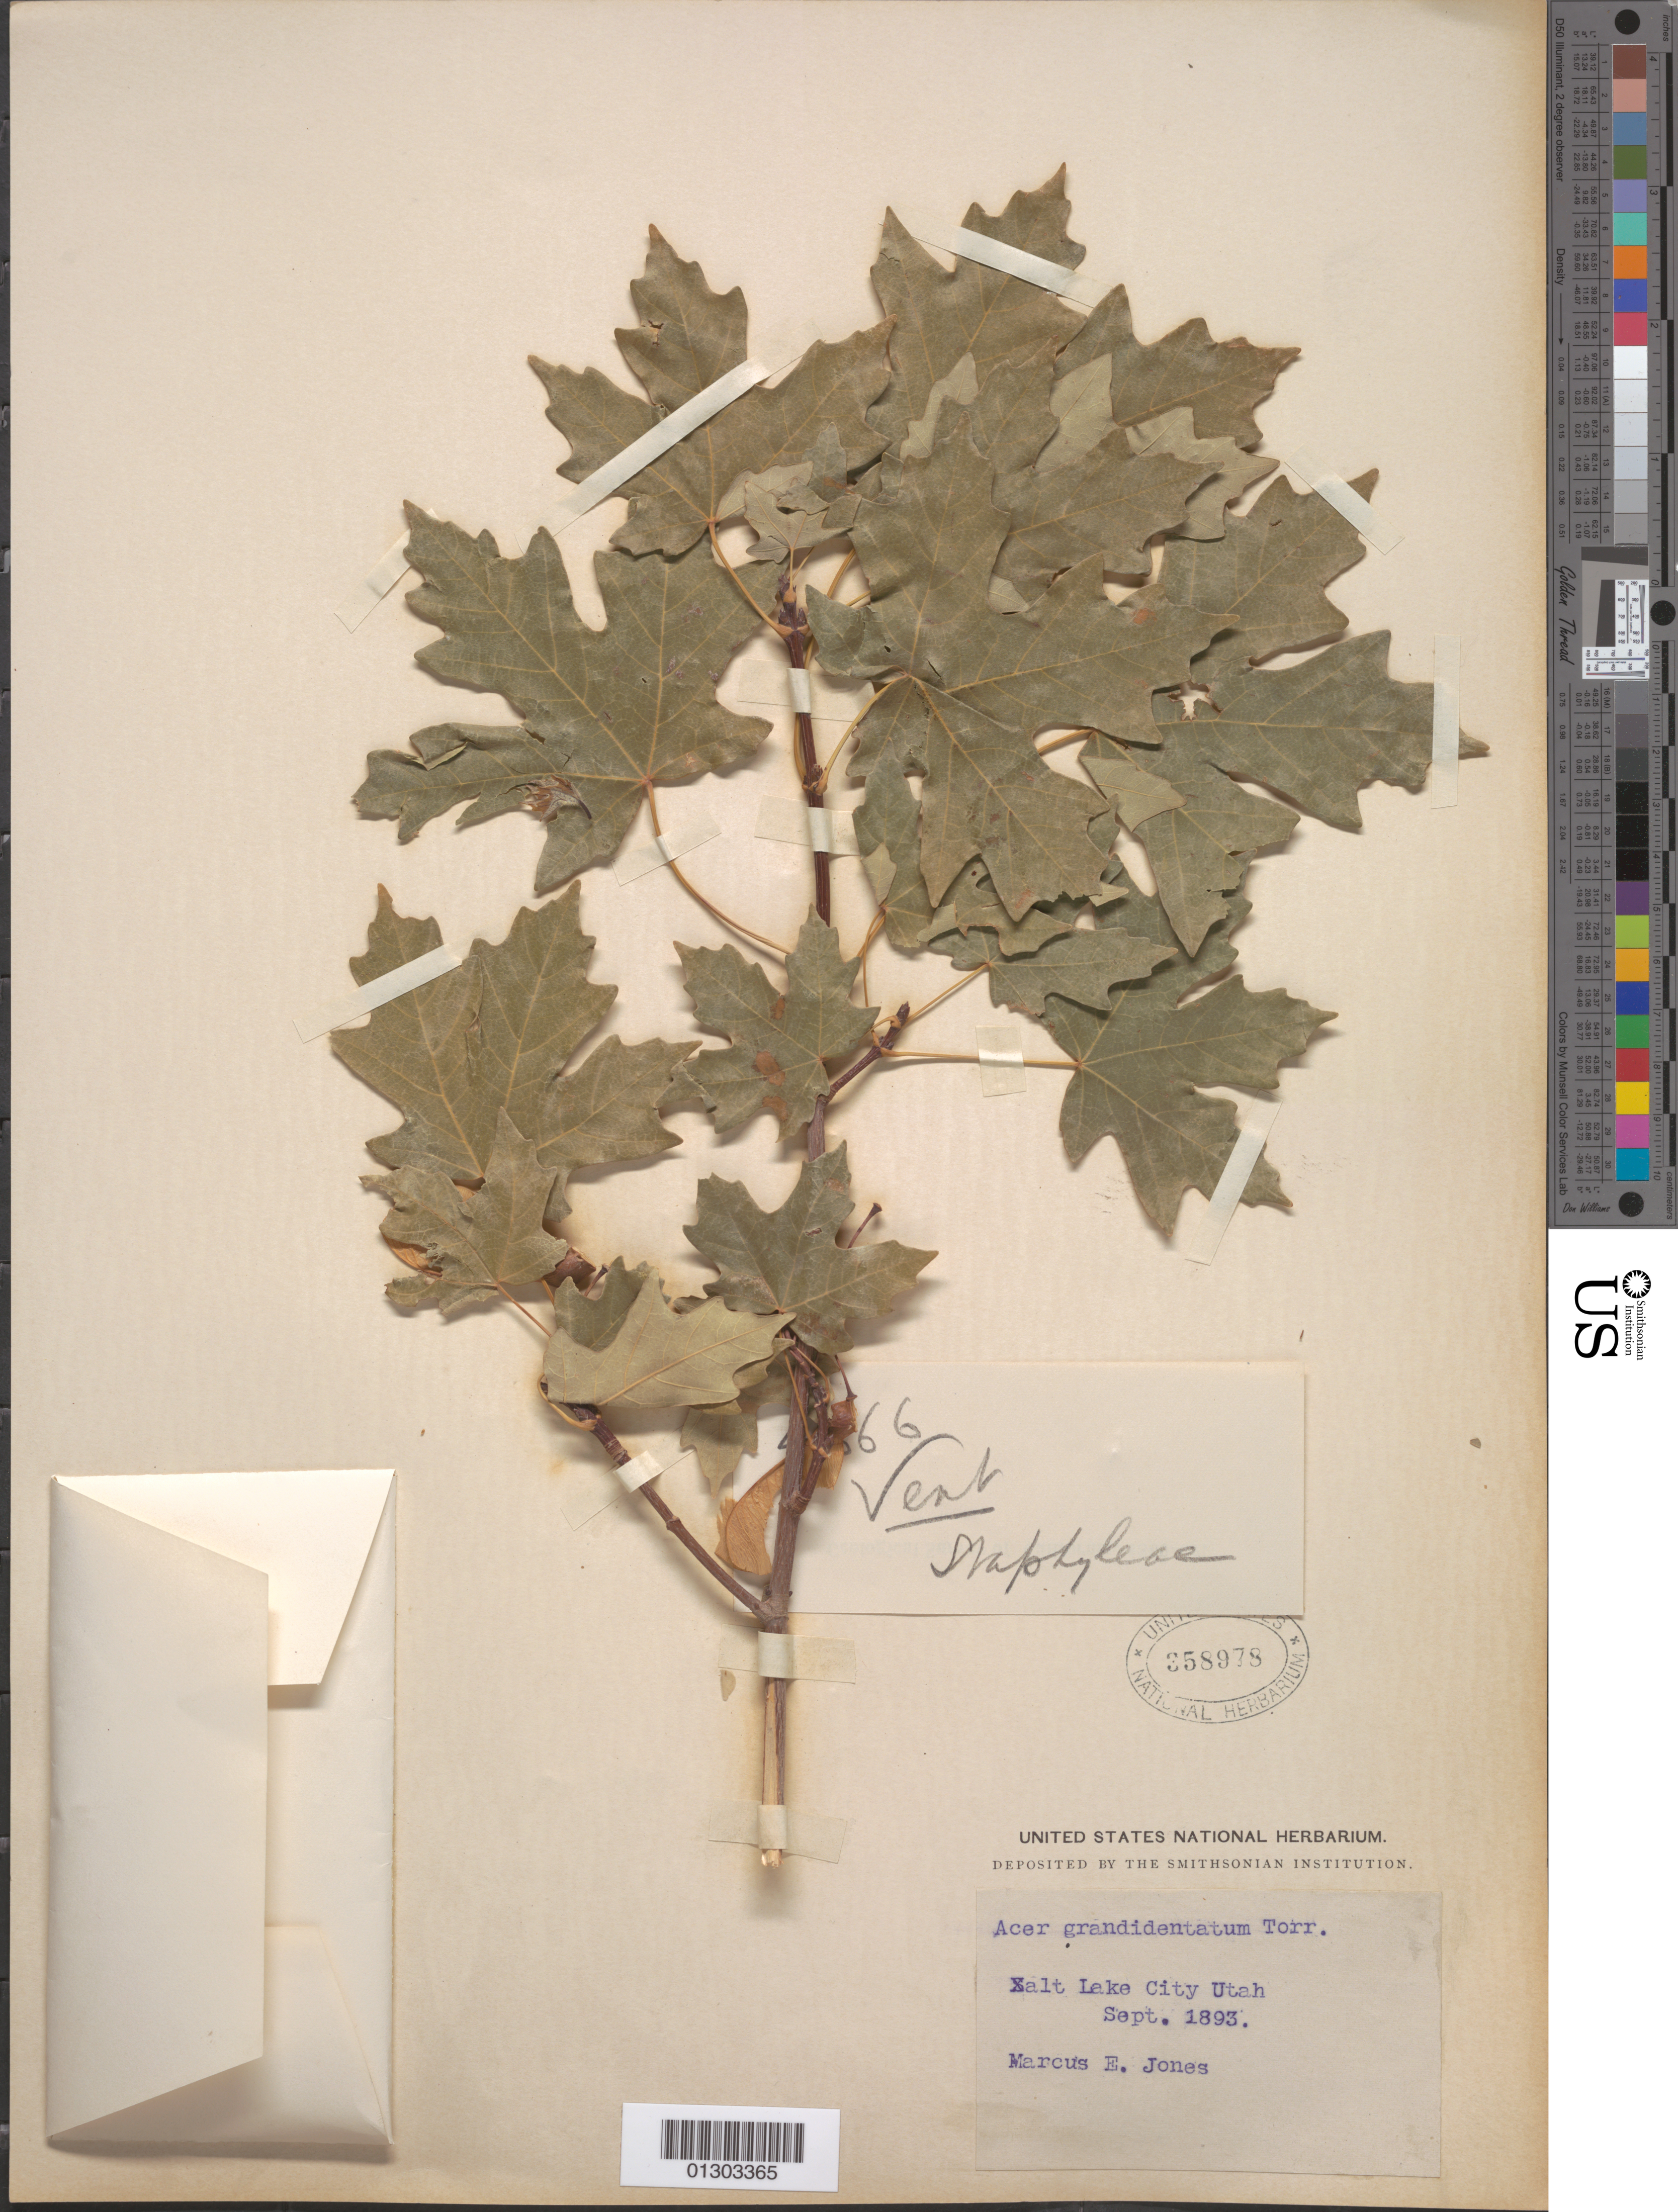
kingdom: Plantae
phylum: Tracheophyta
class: Magnoliopsida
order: Sapindales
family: Sapindaceae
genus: Acer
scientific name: Acer grandidentatum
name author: Nutt.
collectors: M. E. Jones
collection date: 1893-09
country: United States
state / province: Utah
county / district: Salt Lake County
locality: Salt Lake City.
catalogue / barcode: US 358978